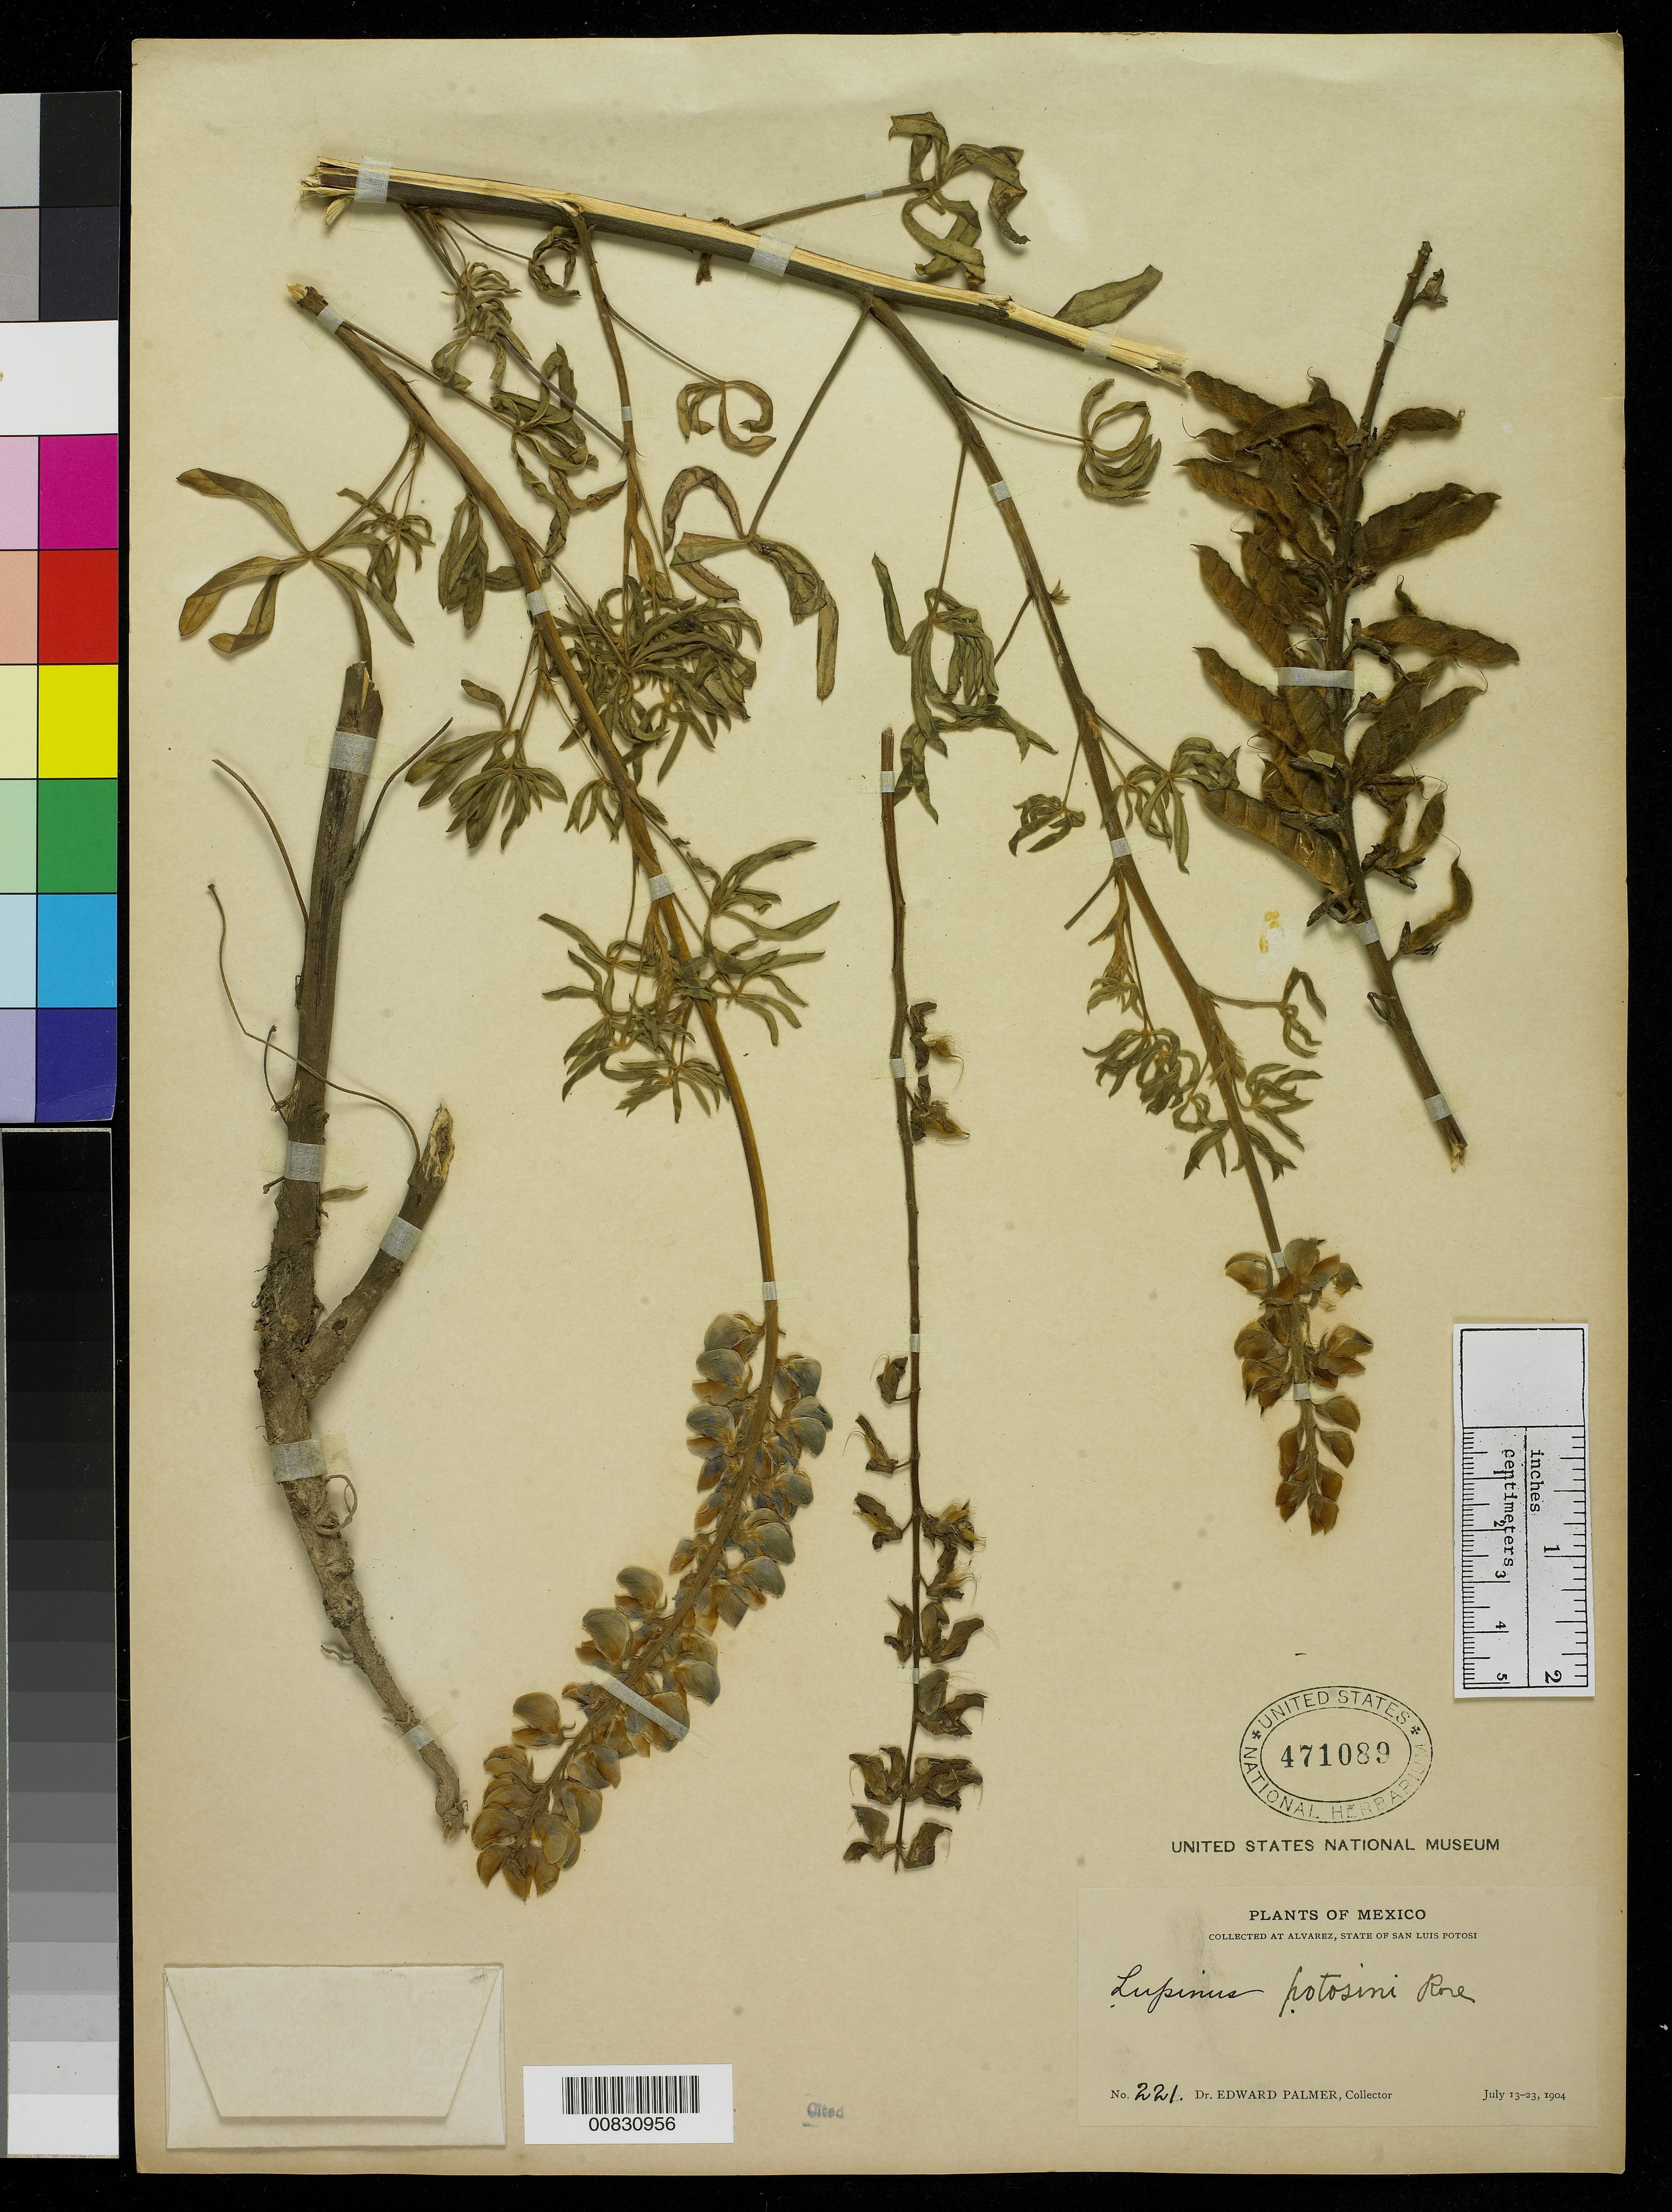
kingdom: Plantae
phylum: Tracheophyta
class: Magnoliopsida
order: Fabales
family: Fabaceae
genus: Lupinus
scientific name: Lupinus potosinus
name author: Rose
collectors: E. Palmer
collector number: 221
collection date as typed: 13 Jul 1904 to 23 Jul 1904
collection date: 1904-07-13/1904-07-23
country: Mexico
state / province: San Luis Potosí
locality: Alvarez, San Luis Potosí.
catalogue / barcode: US 471089